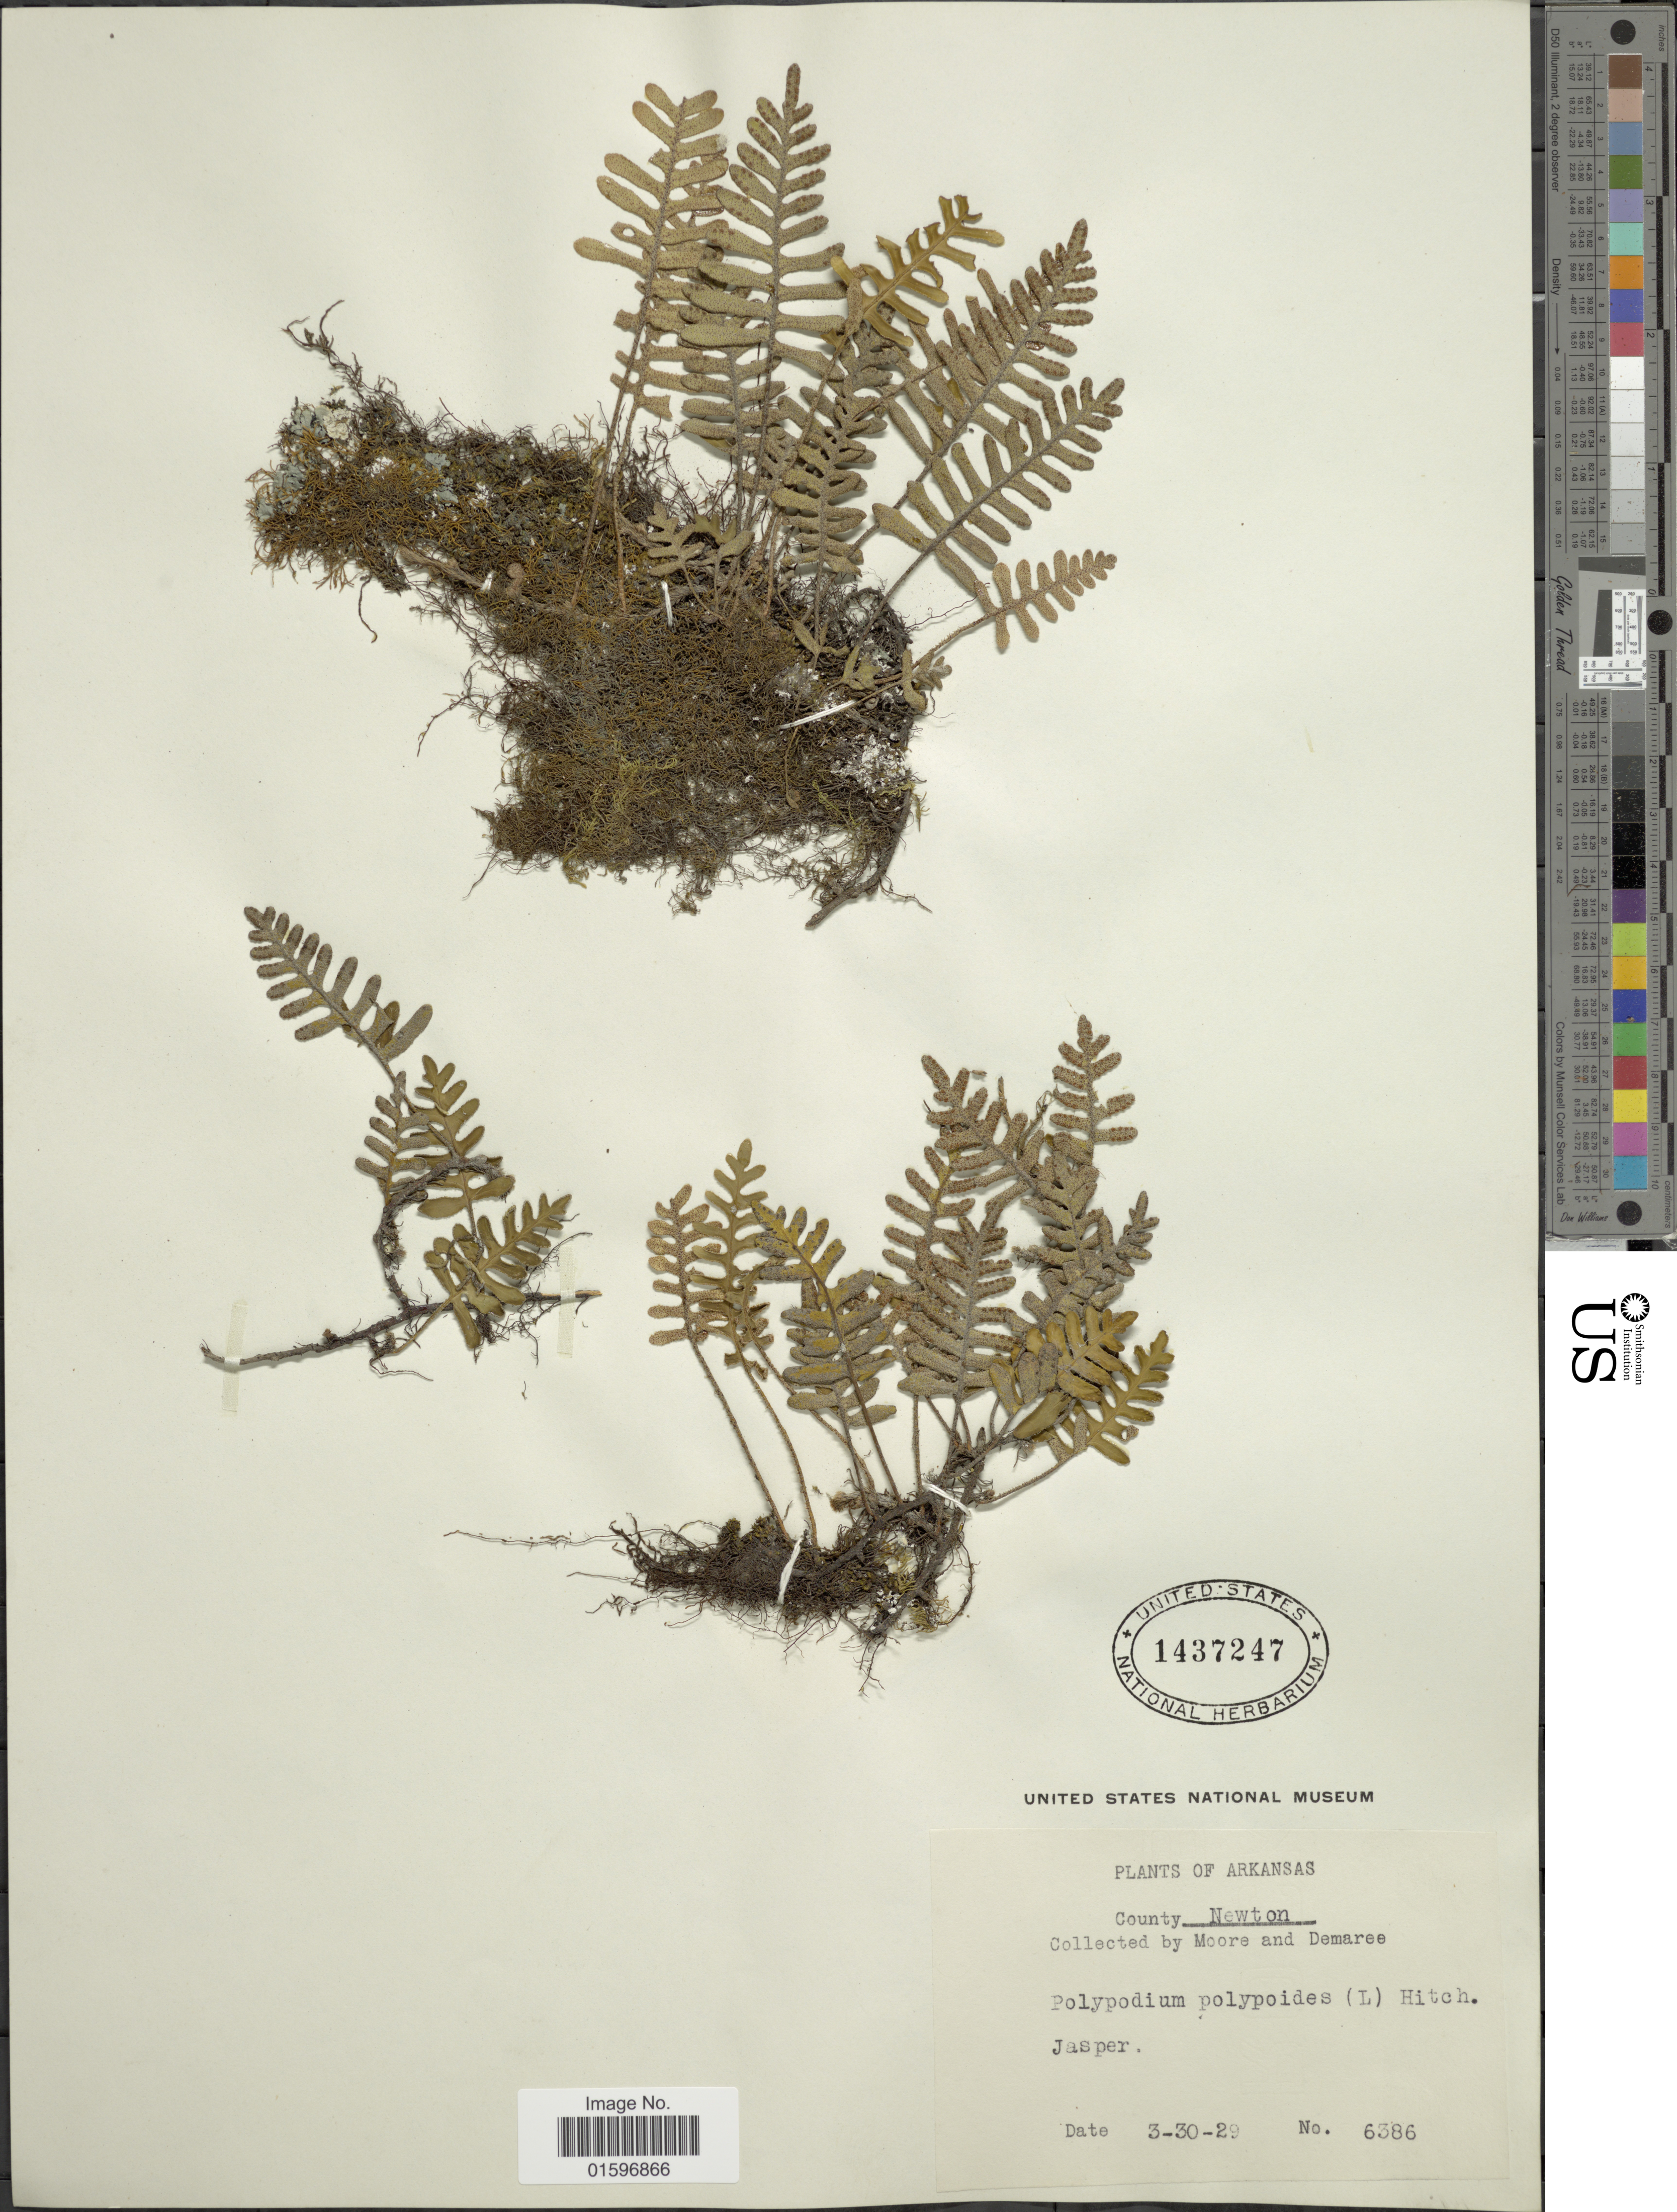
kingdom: Plantae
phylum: Tracheophyta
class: Polypodiopsida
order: Polypodiales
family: Polypodiaceae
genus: Pleopeltis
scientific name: Pleopeltis polypodioides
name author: (L.) E.G. Andrews & Windham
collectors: -. Moore & -. Demaree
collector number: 6386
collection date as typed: Transcribed d/m/y: 30/3/29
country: United States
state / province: Arkansas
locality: County Newton.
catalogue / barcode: US 1437247